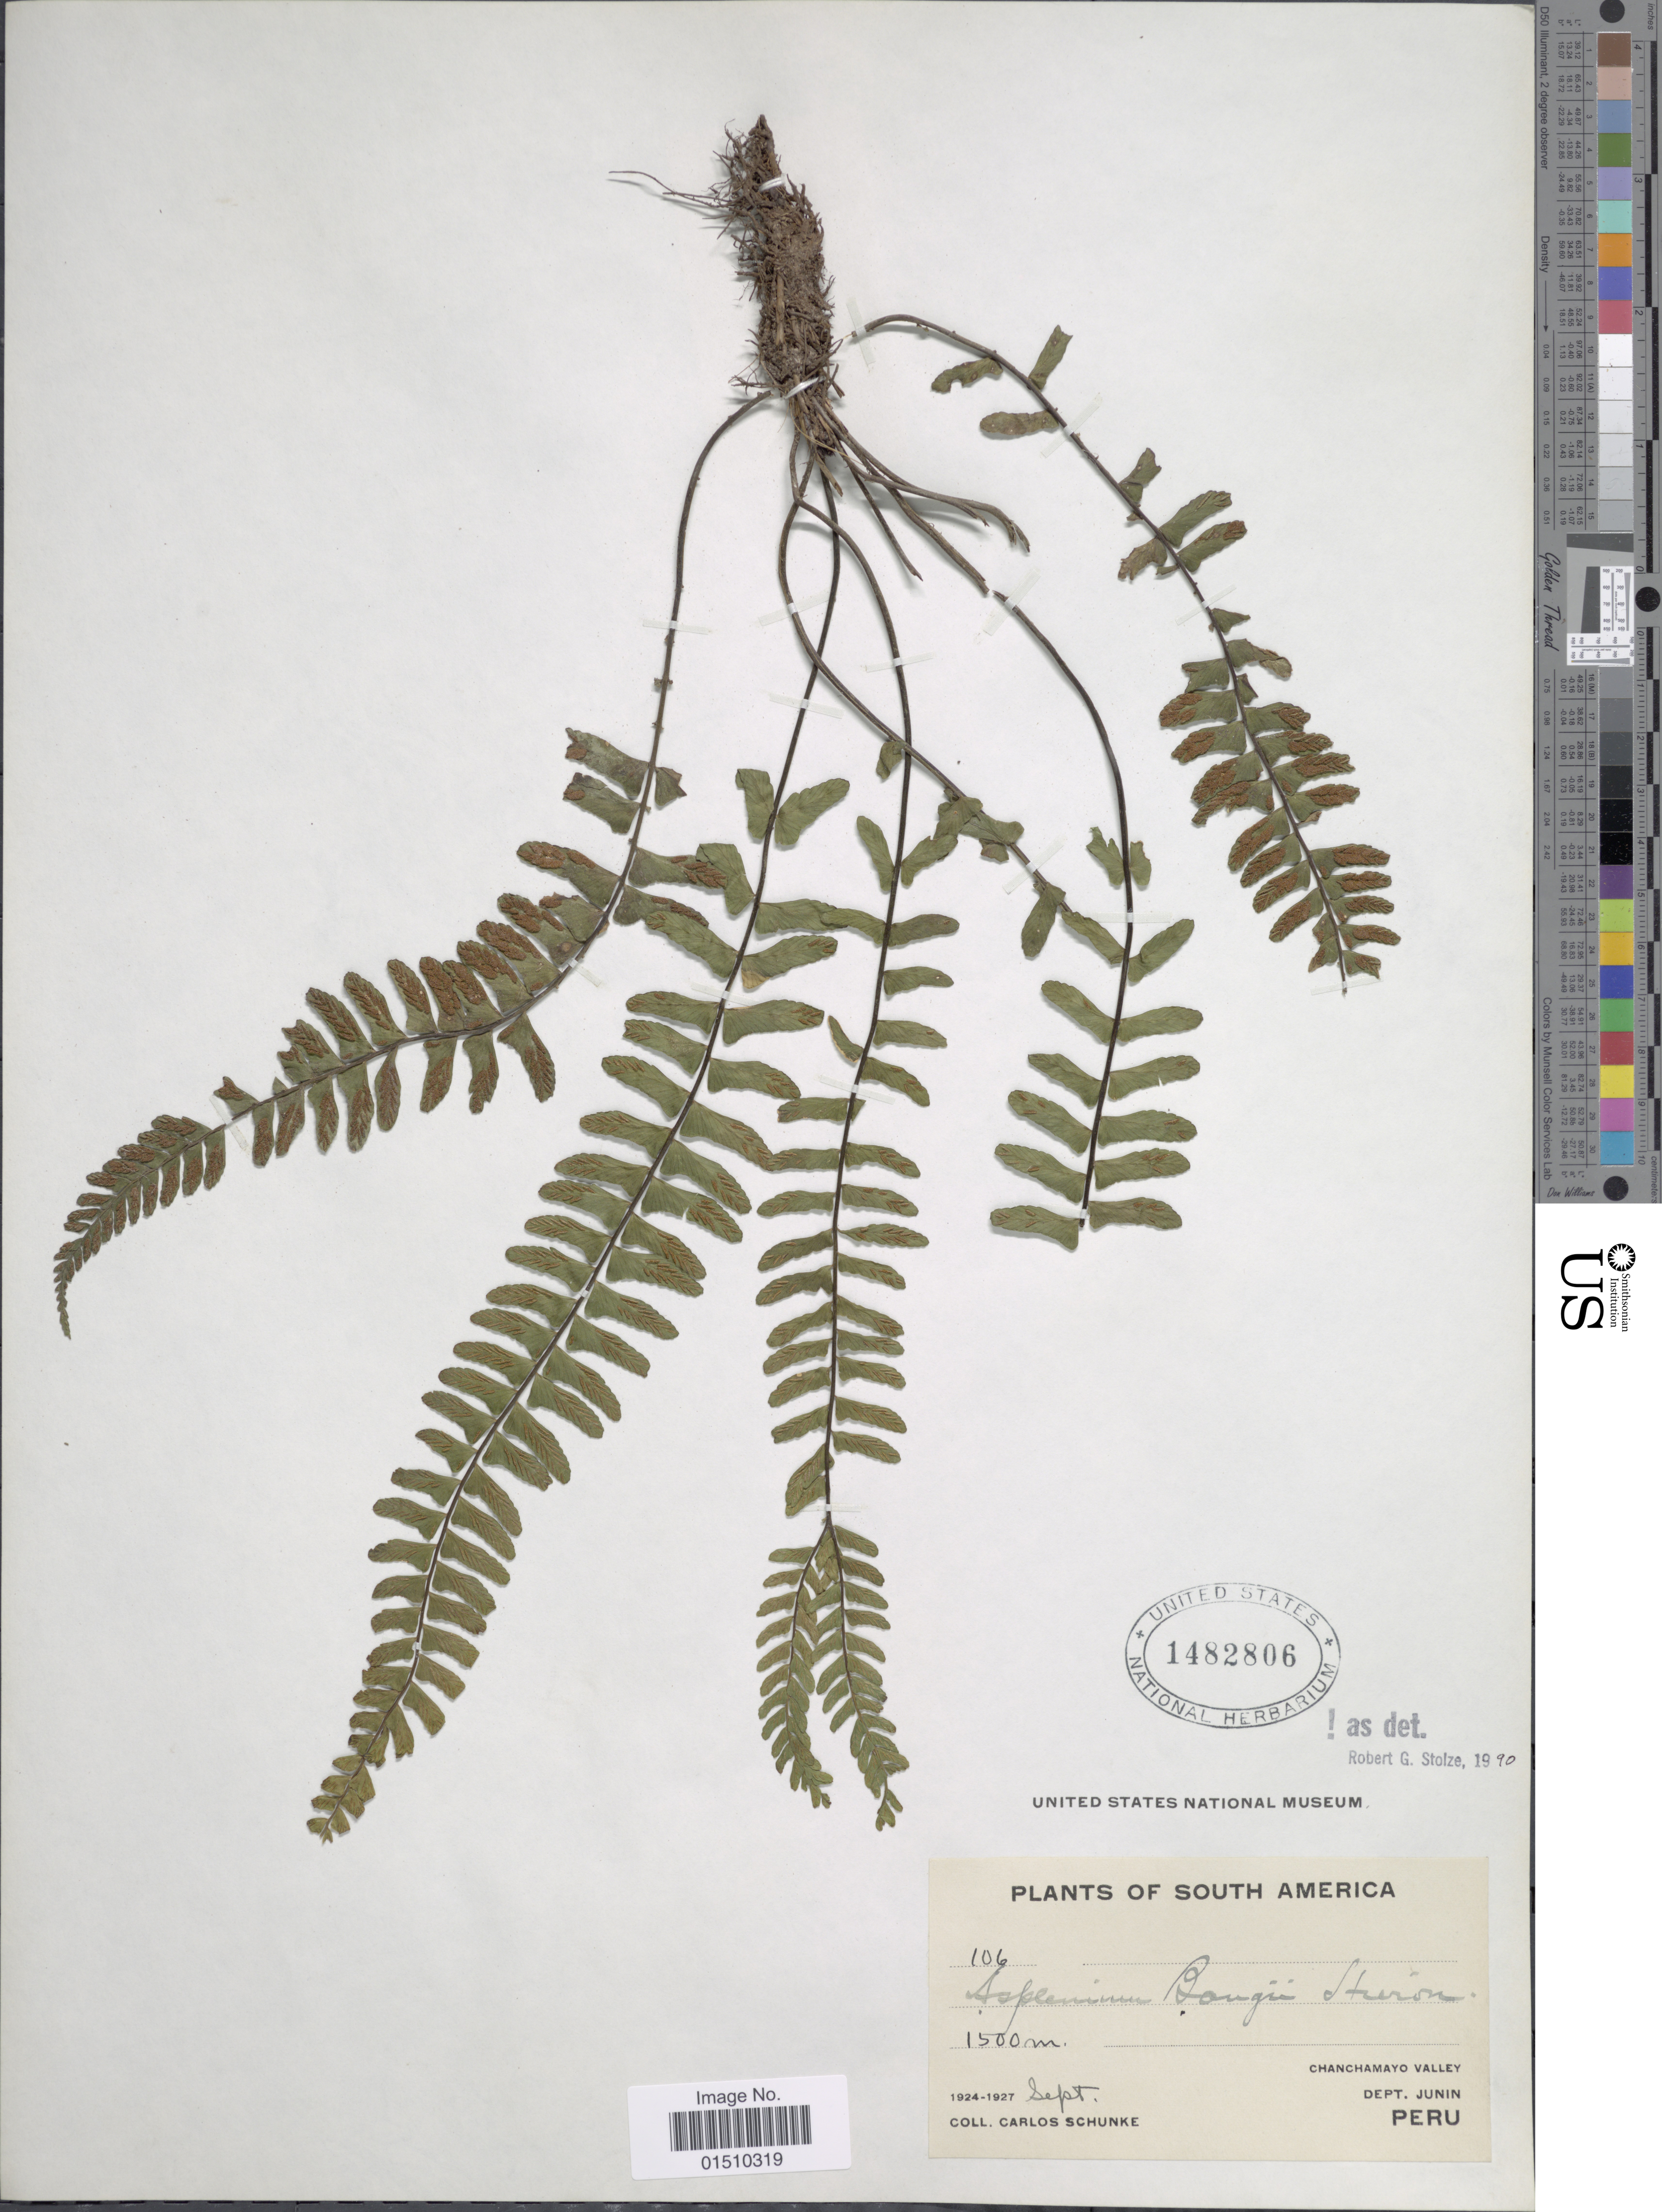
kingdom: Plantae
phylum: Tracheophyta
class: Polypodiopsida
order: Polypodiales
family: Aspleniaceae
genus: Asplenium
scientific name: Asplenium bangii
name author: Hieron.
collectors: C. Schunke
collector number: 106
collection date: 1924-09/1927-09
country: Peru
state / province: Junín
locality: South America, Chanchanmayo Valley, Dept. Junin, Peru.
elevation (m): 1500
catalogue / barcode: US 1482806